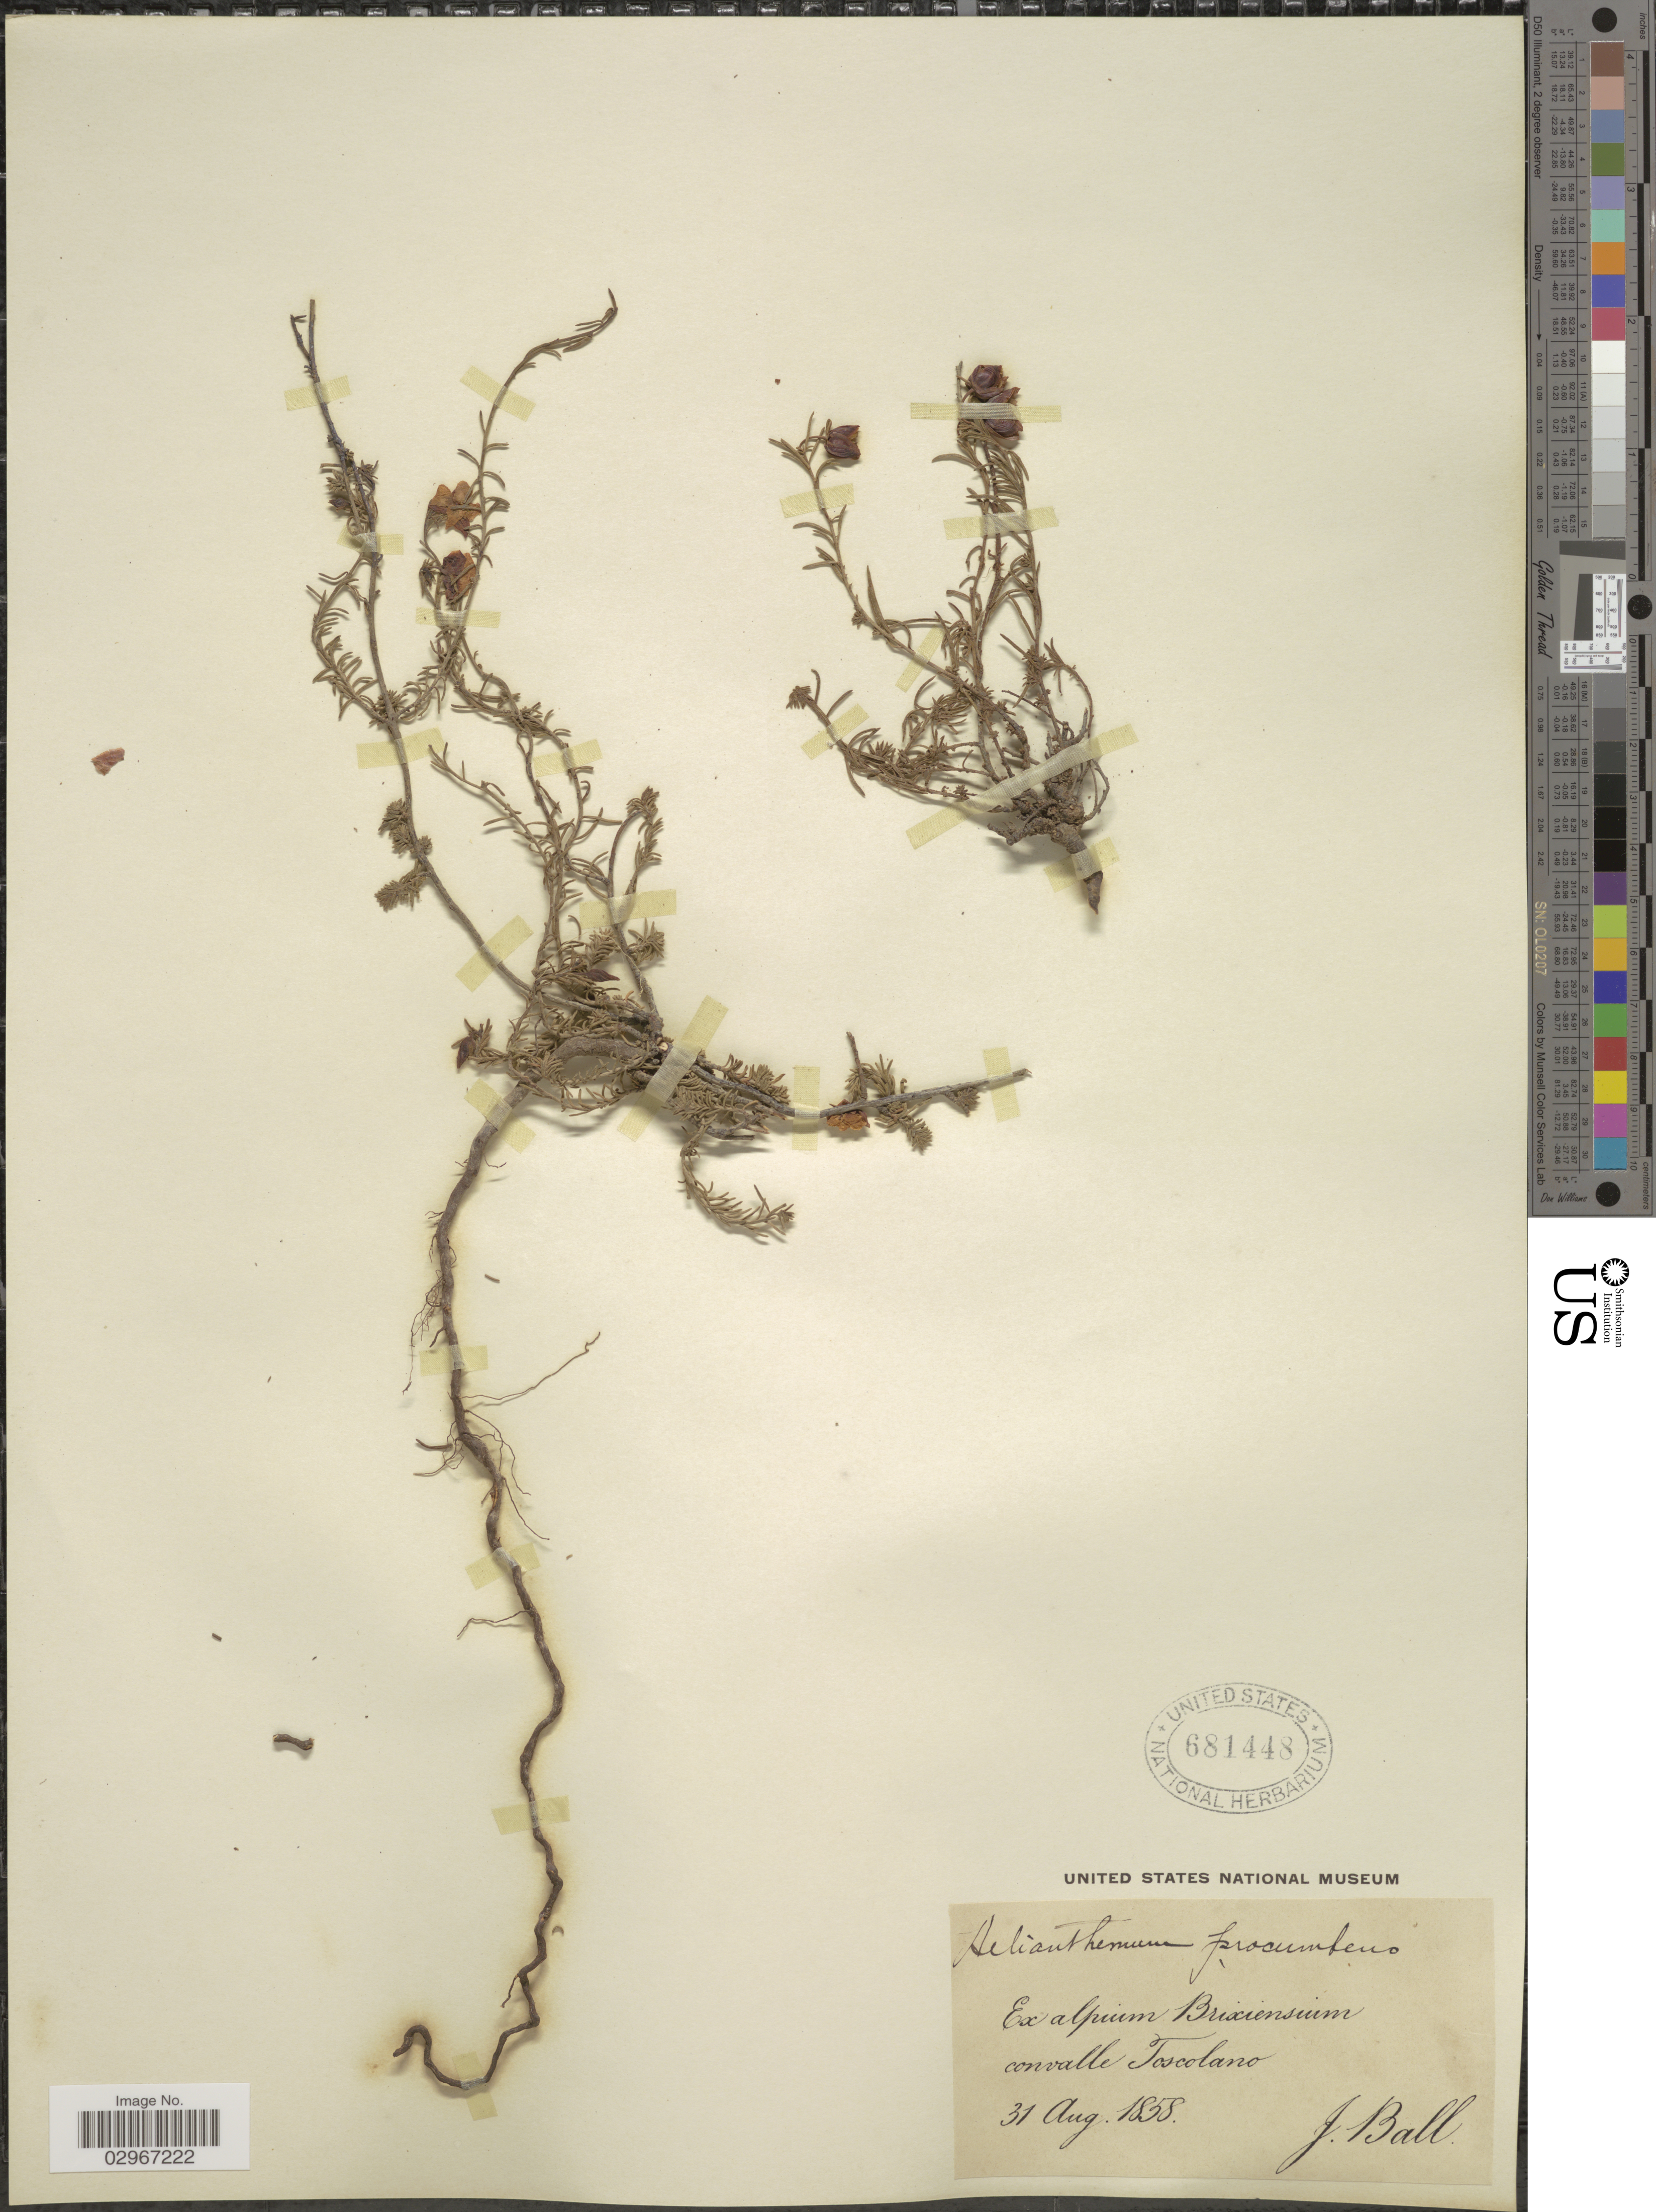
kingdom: Plantae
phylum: Tracheophyta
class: Magnoliopsida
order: Malvales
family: Cistaceae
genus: Helianthemum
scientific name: Helianthemum procumbens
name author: Dunal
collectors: J. Ball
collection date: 1858-08-31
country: Italy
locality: Ex alpuim Brixiensuim convalle Toscolano.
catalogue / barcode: US 681448